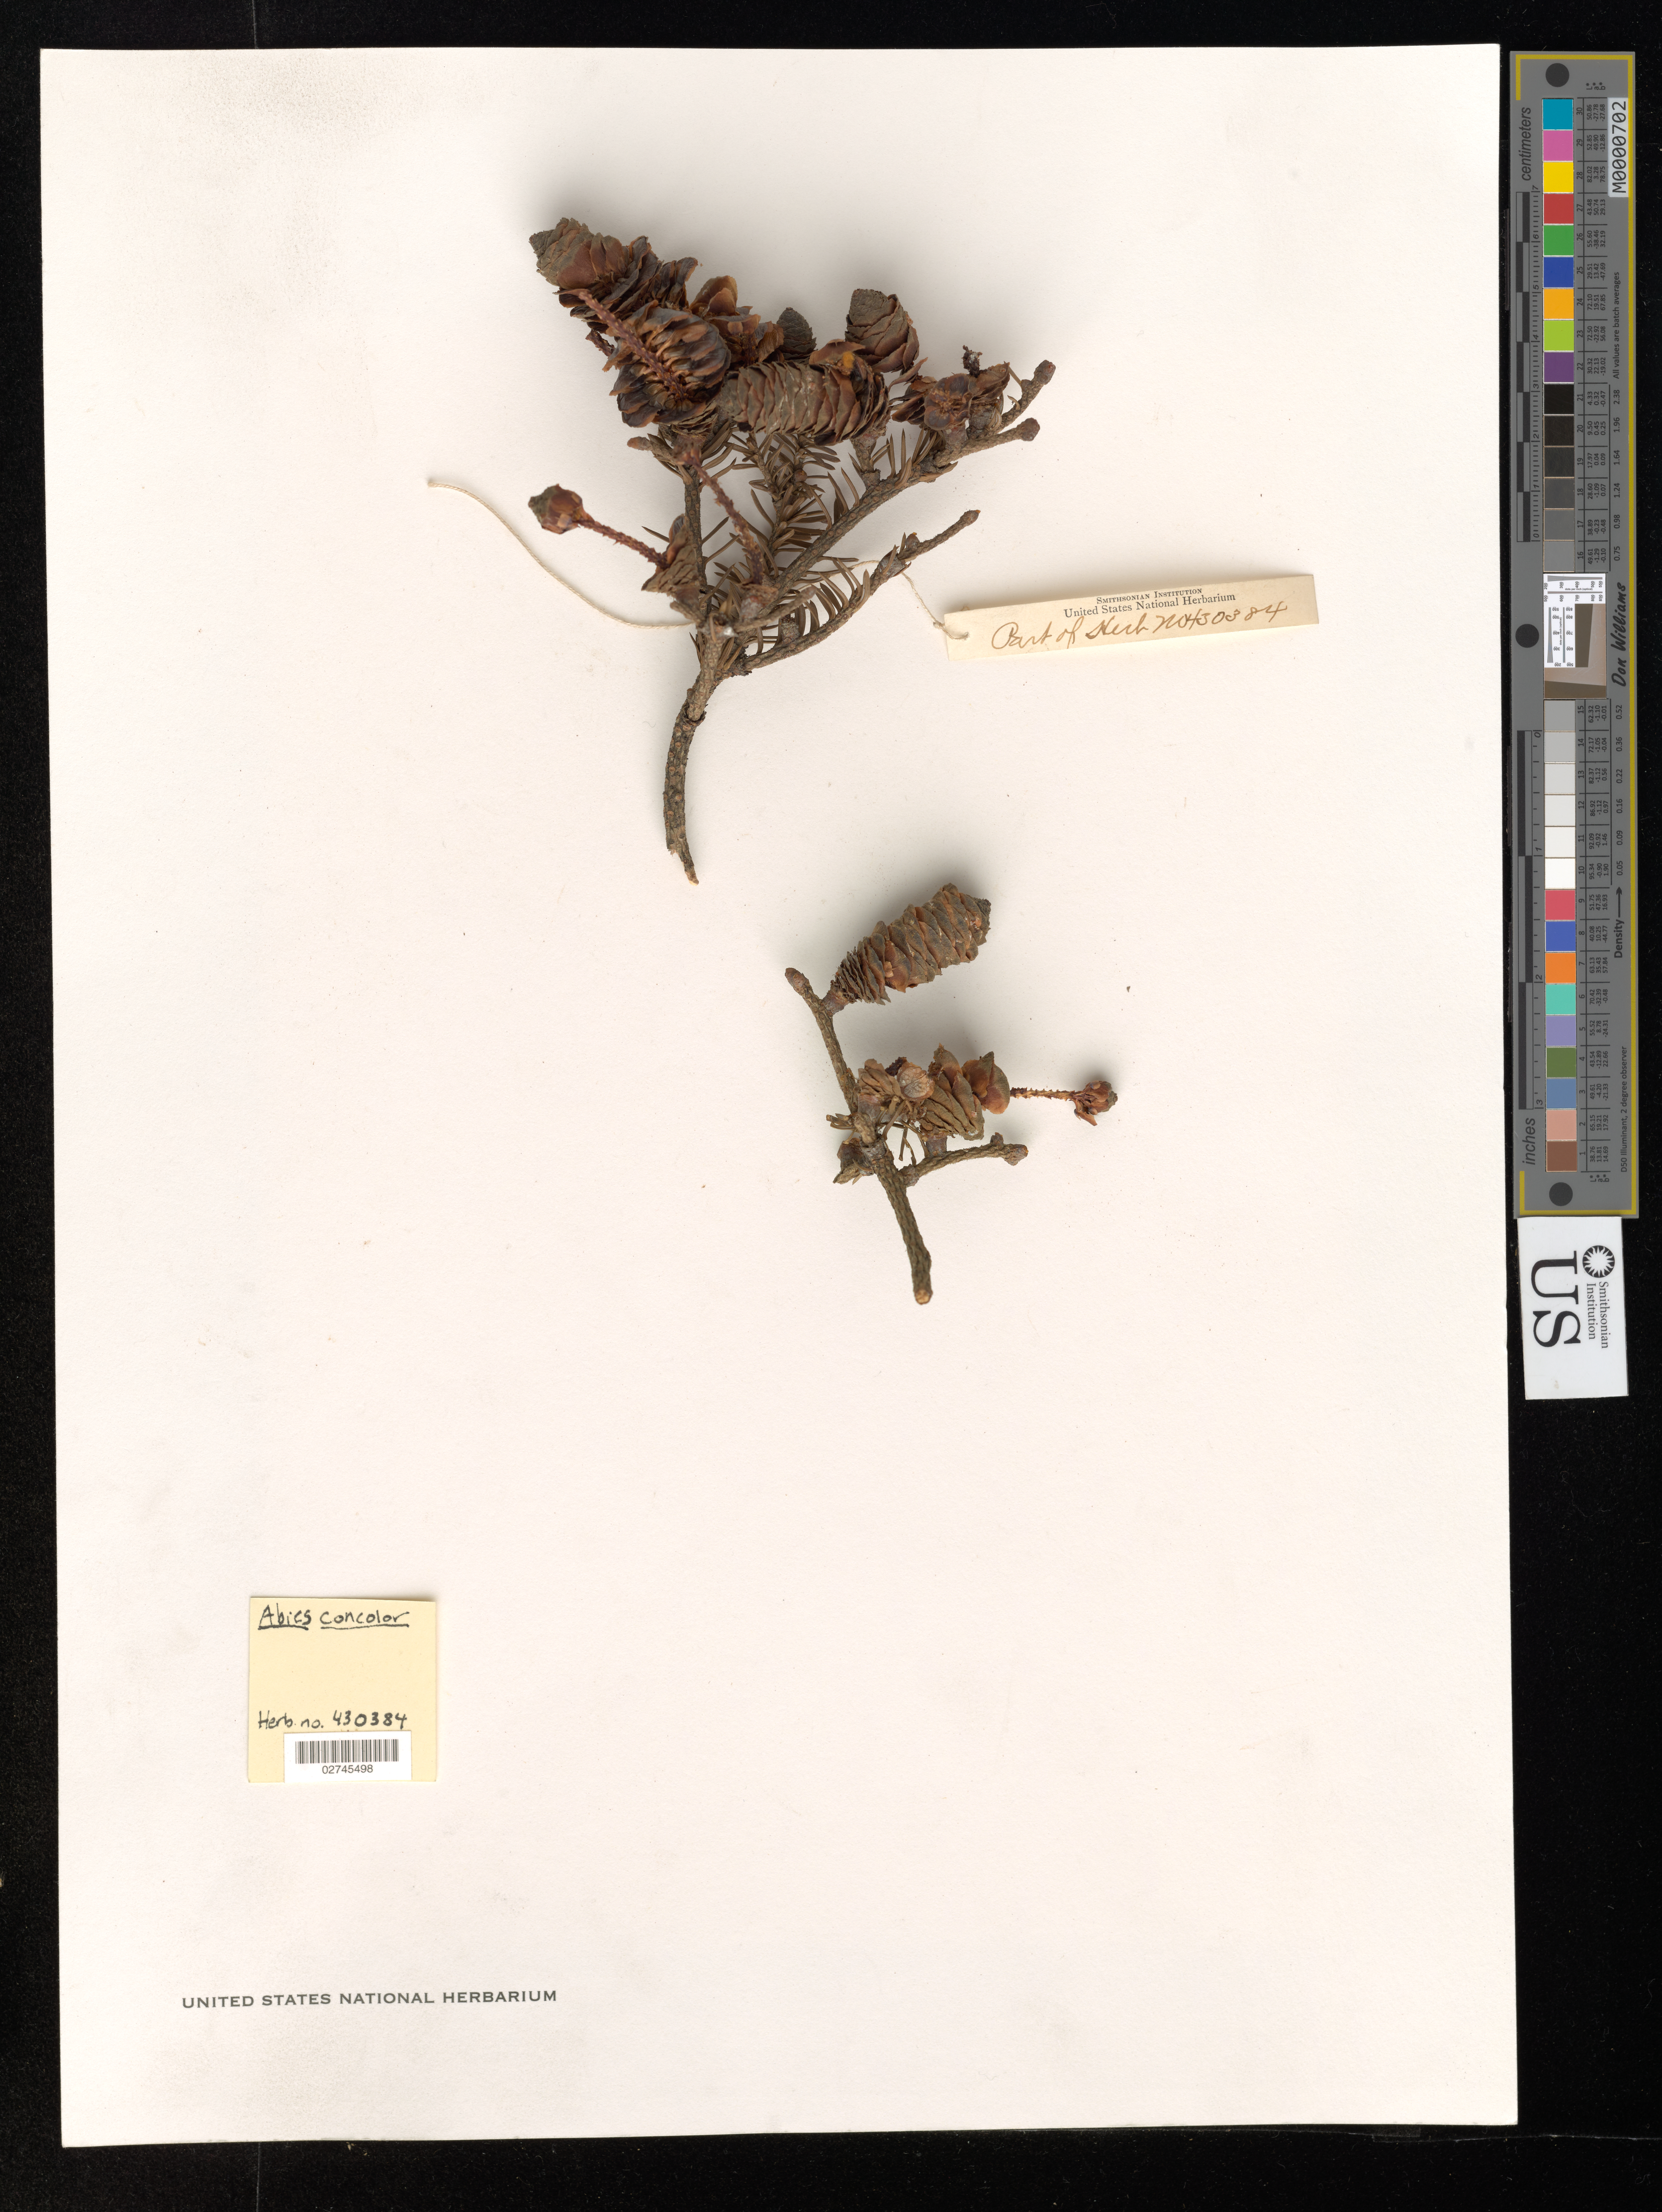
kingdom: Plantae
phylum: Tracheophyta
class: Pinopsida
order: Pinales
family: Pinaceae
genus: Abies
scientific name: Abies concolor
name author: (Gordon & Glend.) Lindl. ex Hildebr.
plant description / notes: Herb. no. 430384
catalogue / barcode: US 430384